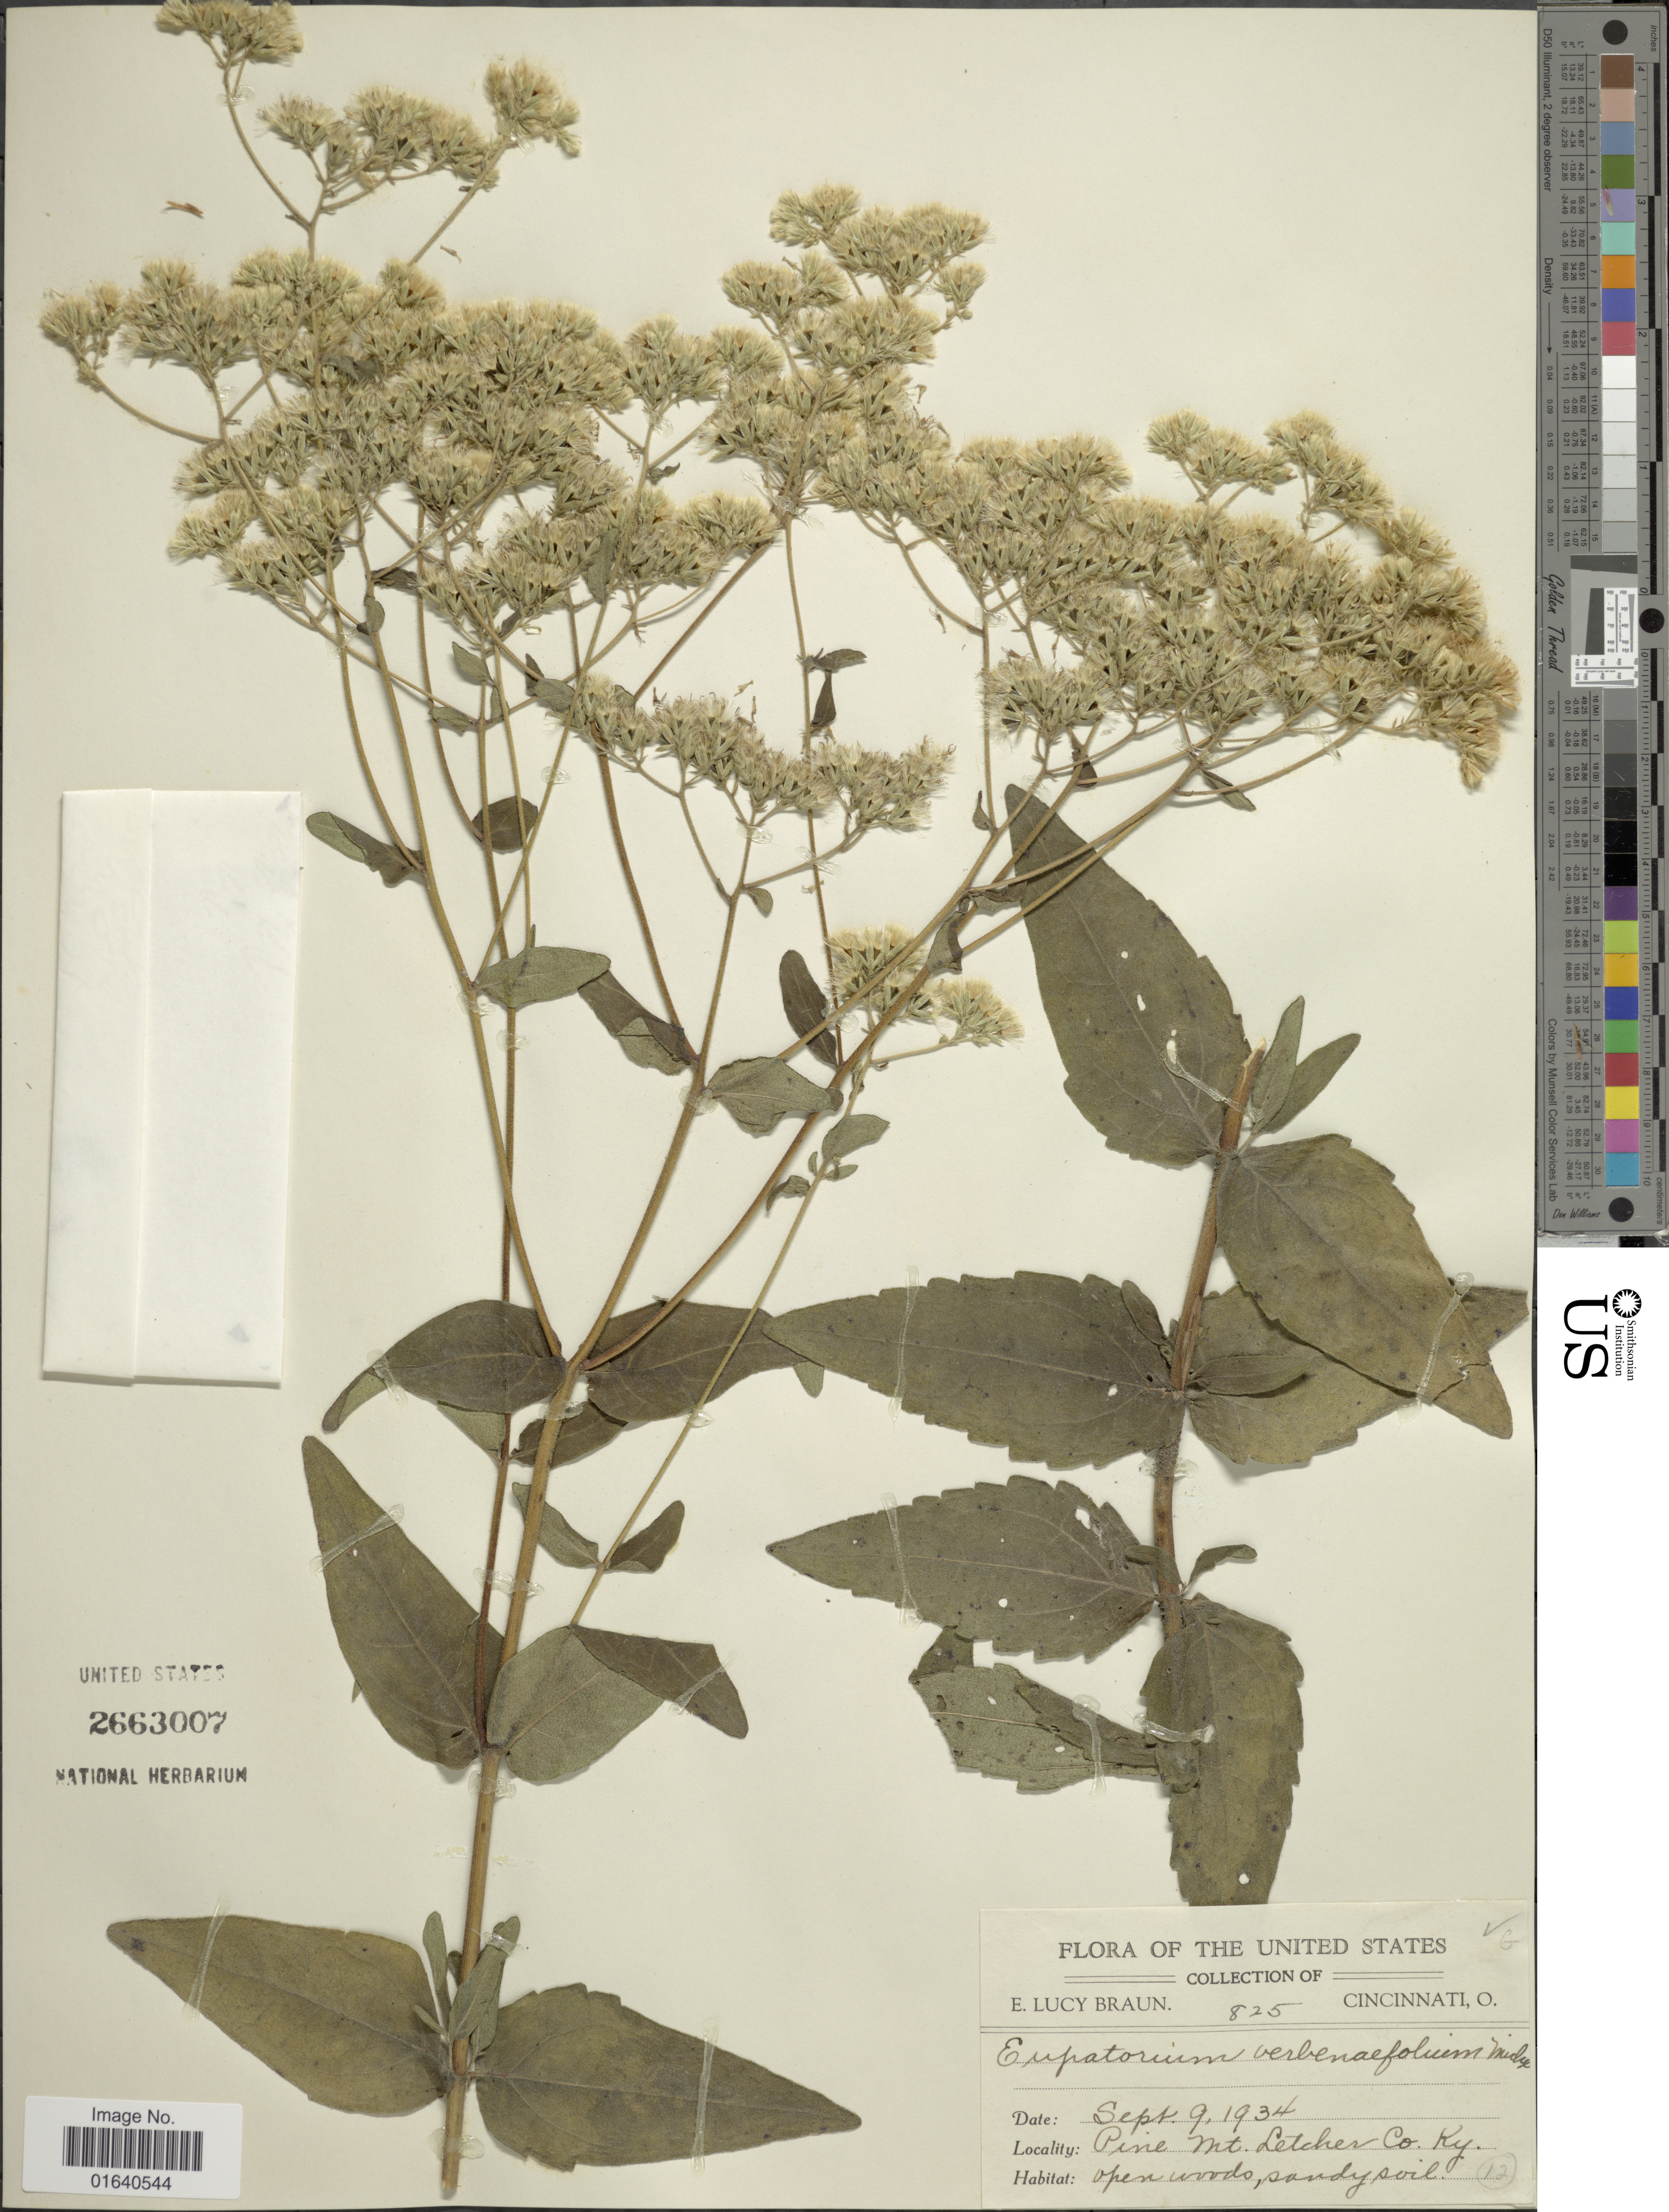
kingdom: Plantae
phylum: Tracheophyta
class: Magnoliopsida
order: Asterales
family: Asteraceae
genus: Eupatorium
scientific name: Eupatorium verbenaefolium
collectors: E. L. Braun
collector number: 825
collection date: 1934-09-09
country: United States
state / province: Kentucky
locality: The United States, Pine Mt. Letcher Co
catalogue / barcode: US 2663007